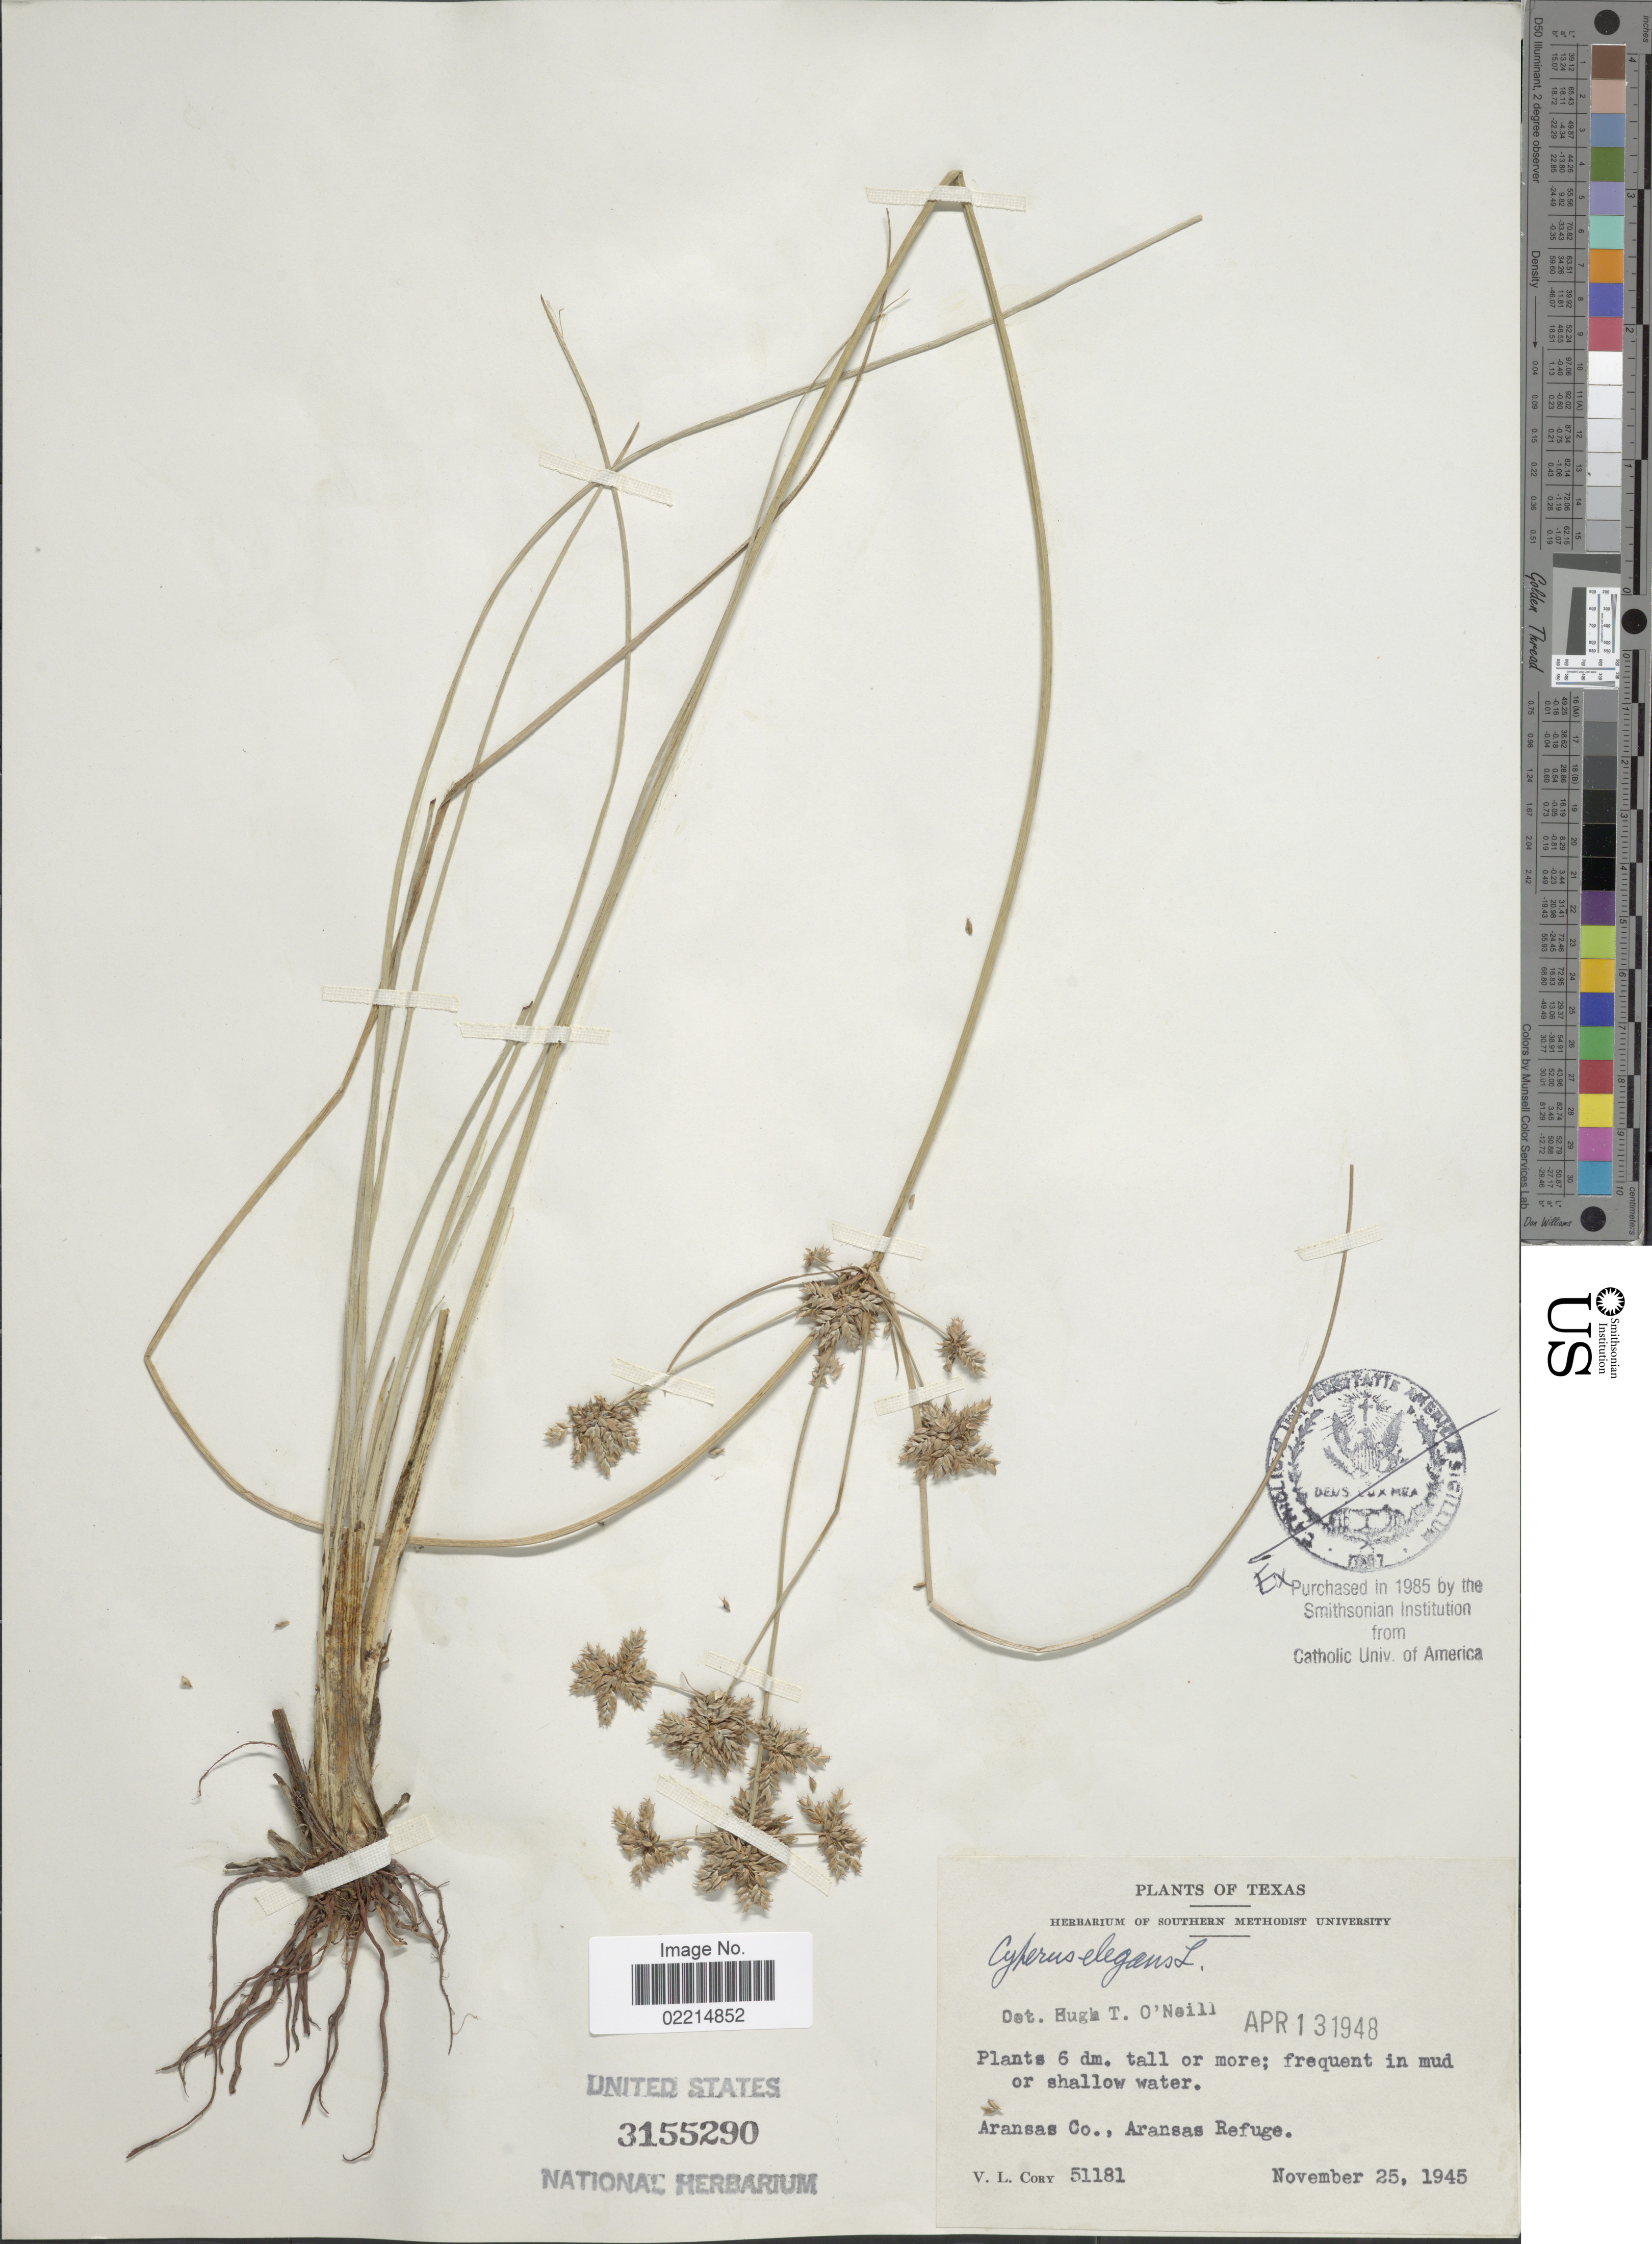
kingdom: Plantae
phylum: Tracheophyta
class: Liliopsida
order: Poales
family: Cyperaceae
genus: Cyperus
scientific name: Cyperus elegans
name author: L.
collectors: V. Cory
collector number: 51181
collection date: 1945-11-25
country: United States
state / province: Texas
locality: In mud or shallow water, Aransas Co., Aransas Refuge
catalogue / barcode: US 3155290